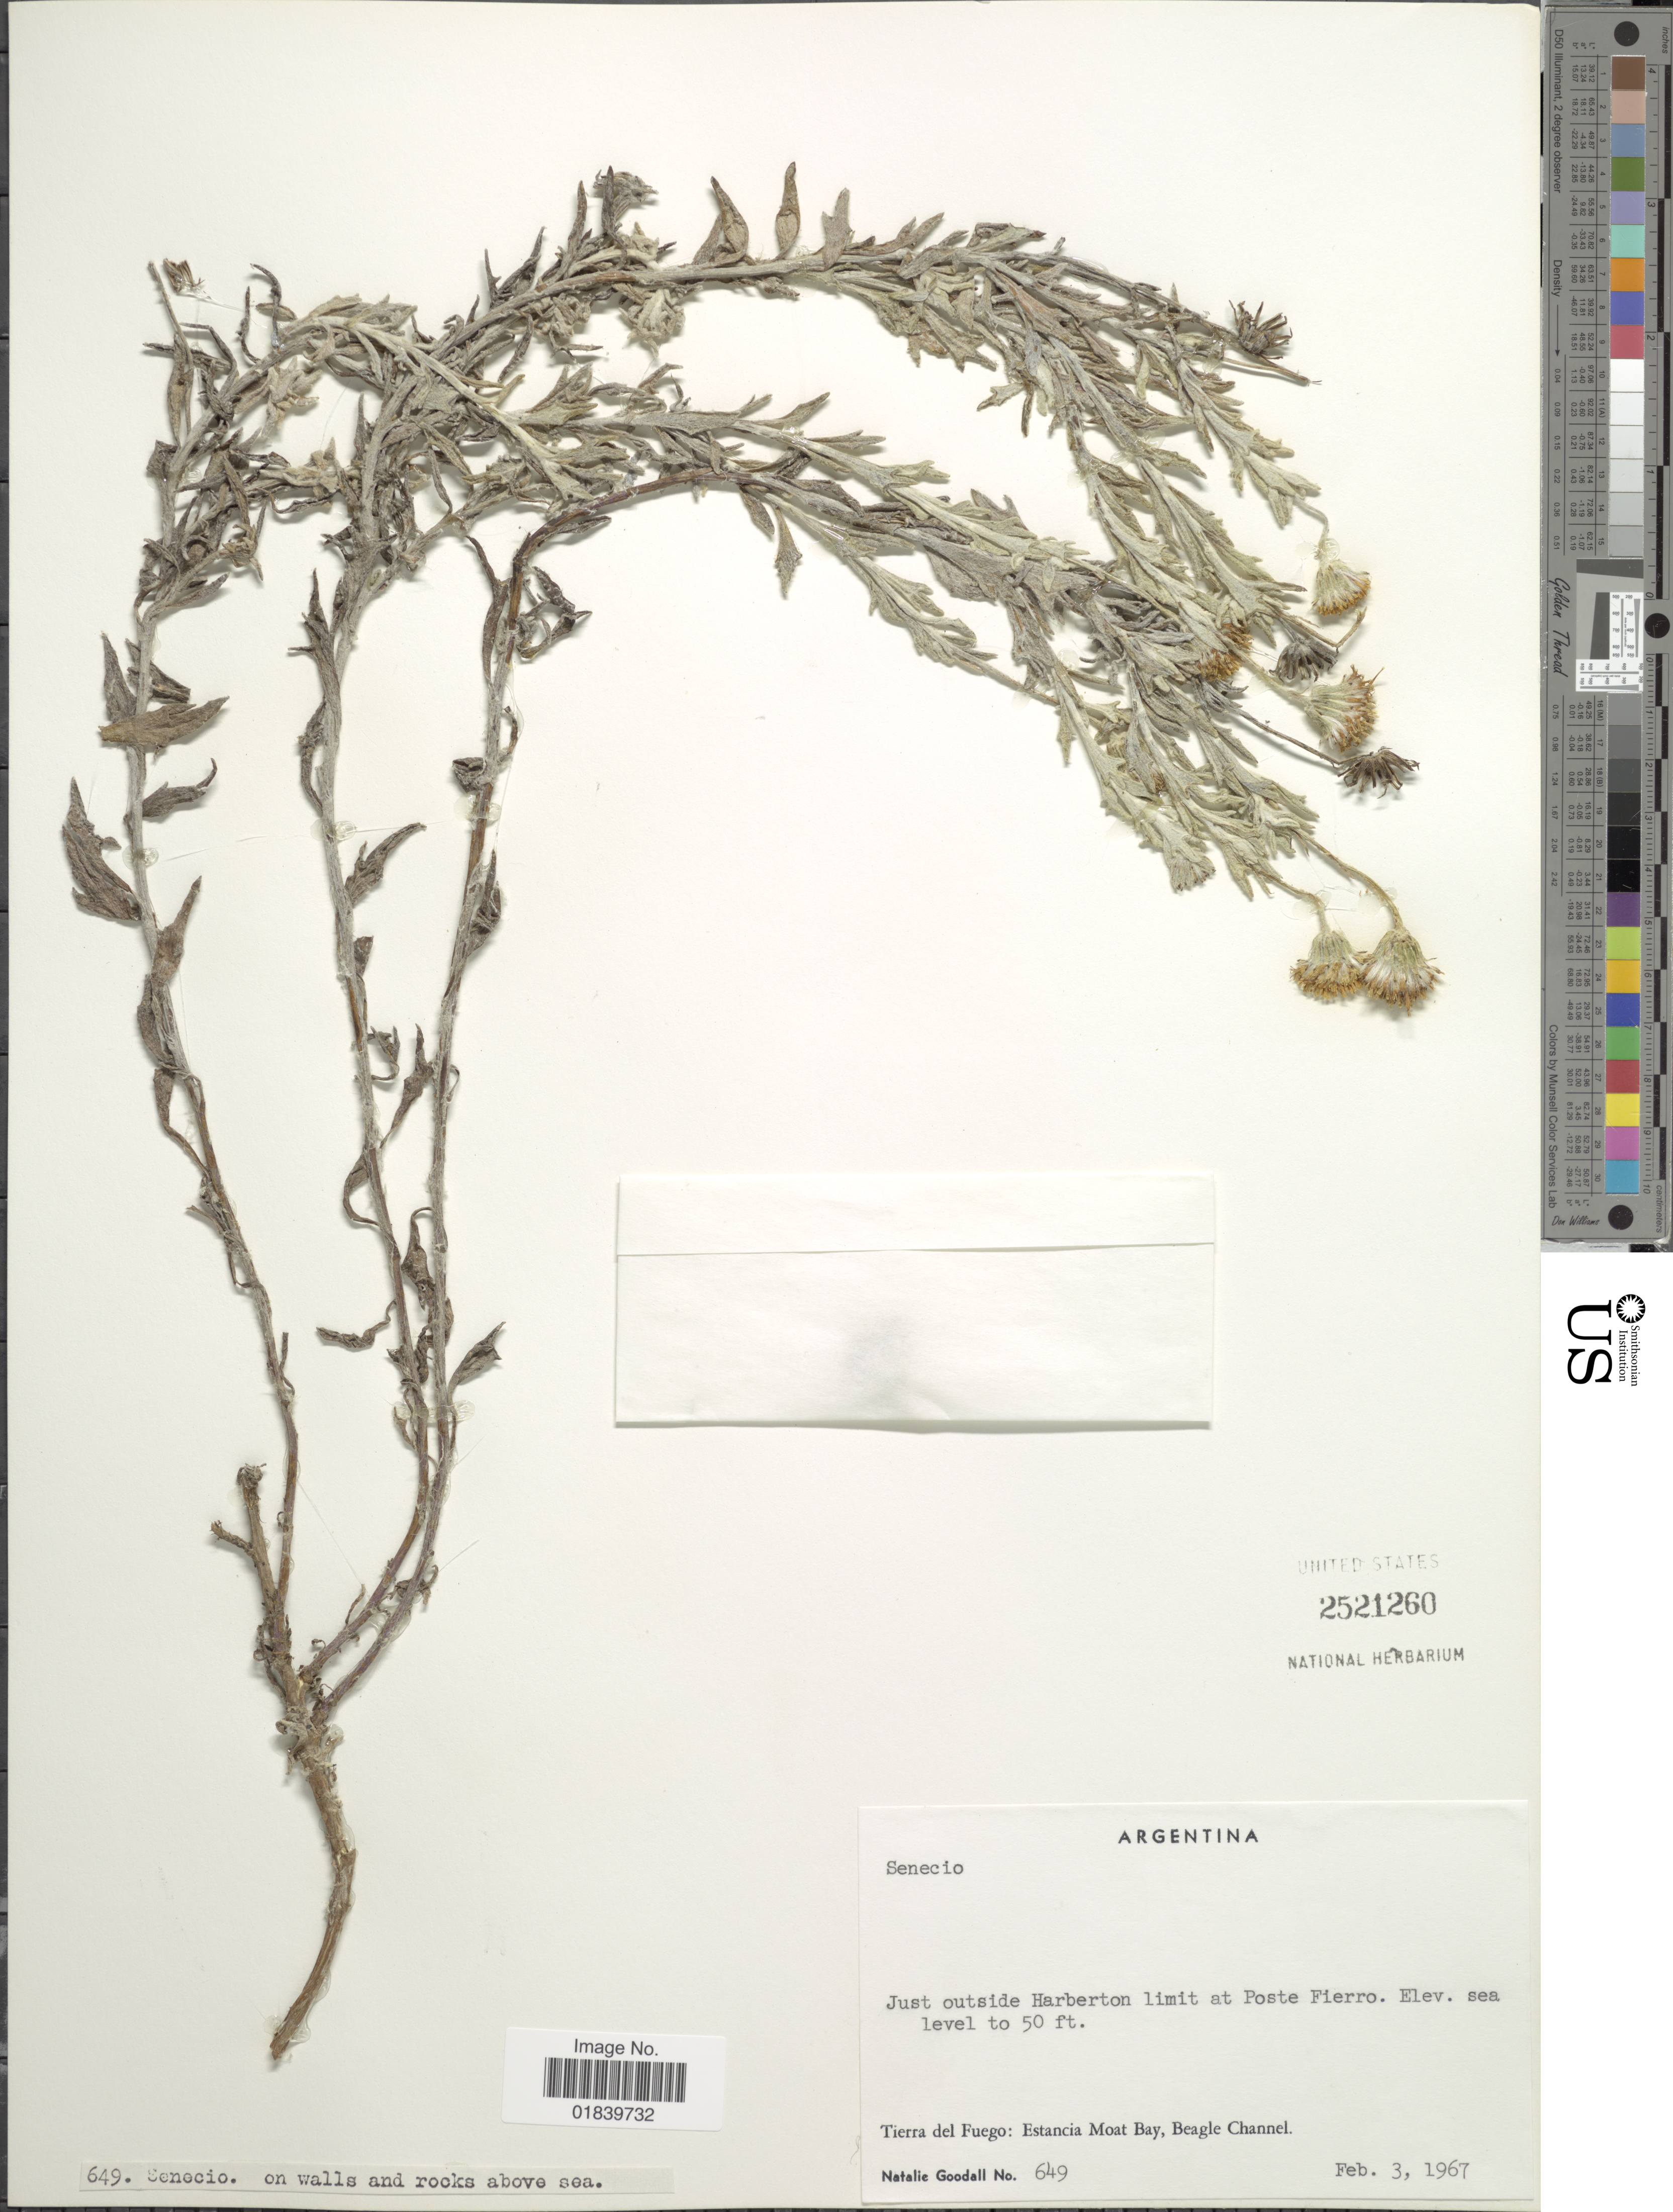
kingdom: Plantae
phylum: Tracheophyta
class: Magnoliopsida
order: Asterales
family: Asteraceae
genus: Senecio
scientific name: Senecio sp.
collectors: N. Goodall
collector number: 649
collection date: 1967-02-03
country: Argentina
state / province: Tierra del Fuego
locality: Tierra del Fuego: Estancia Moat Bay, beagle Channel. Just outside Harberton limit at Poste Fierro.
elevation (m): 15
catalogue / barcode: US 2521260